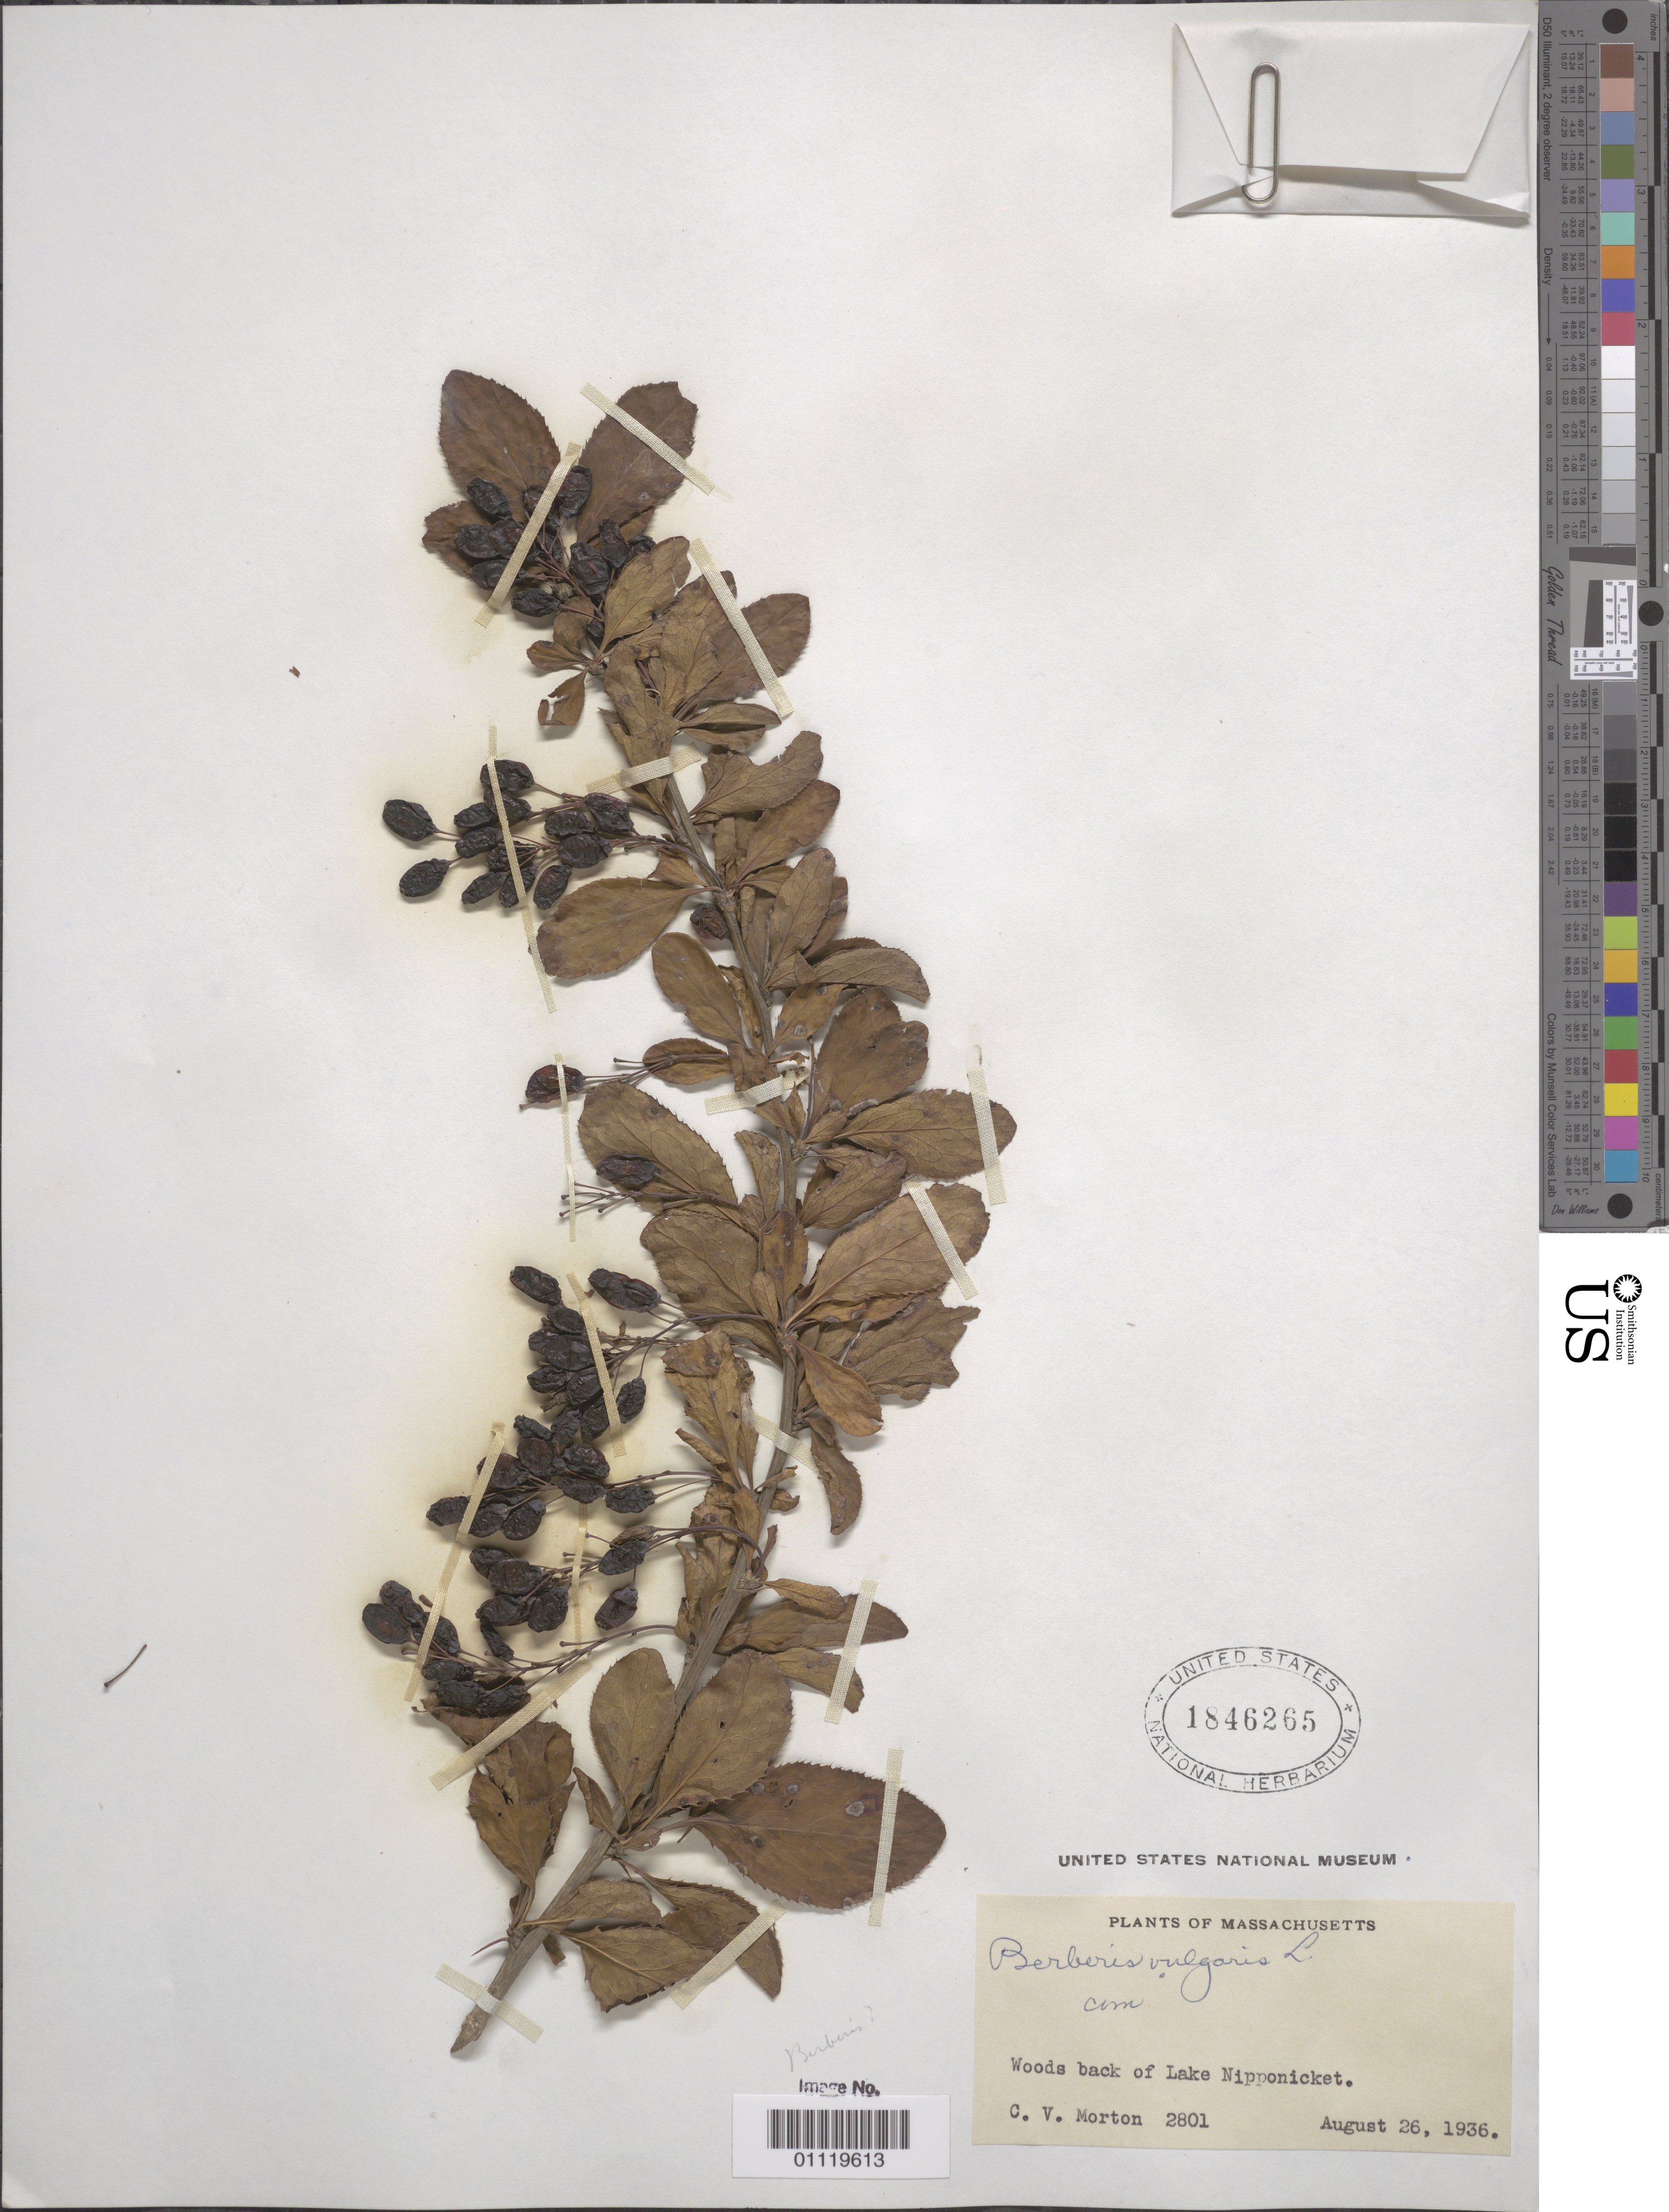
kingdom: Plantae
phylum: Tracheophyta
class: Magnoliopsida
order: Ranunculales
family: Berberidaceae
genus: Berberis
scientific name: Berberis vulgaris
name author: L.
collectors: C. V. Morton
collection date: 1936-08-26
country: United States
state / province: Massachusetts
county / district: Plymouth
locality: Woods back of Lake Nippenicket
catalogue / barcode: US 1846265